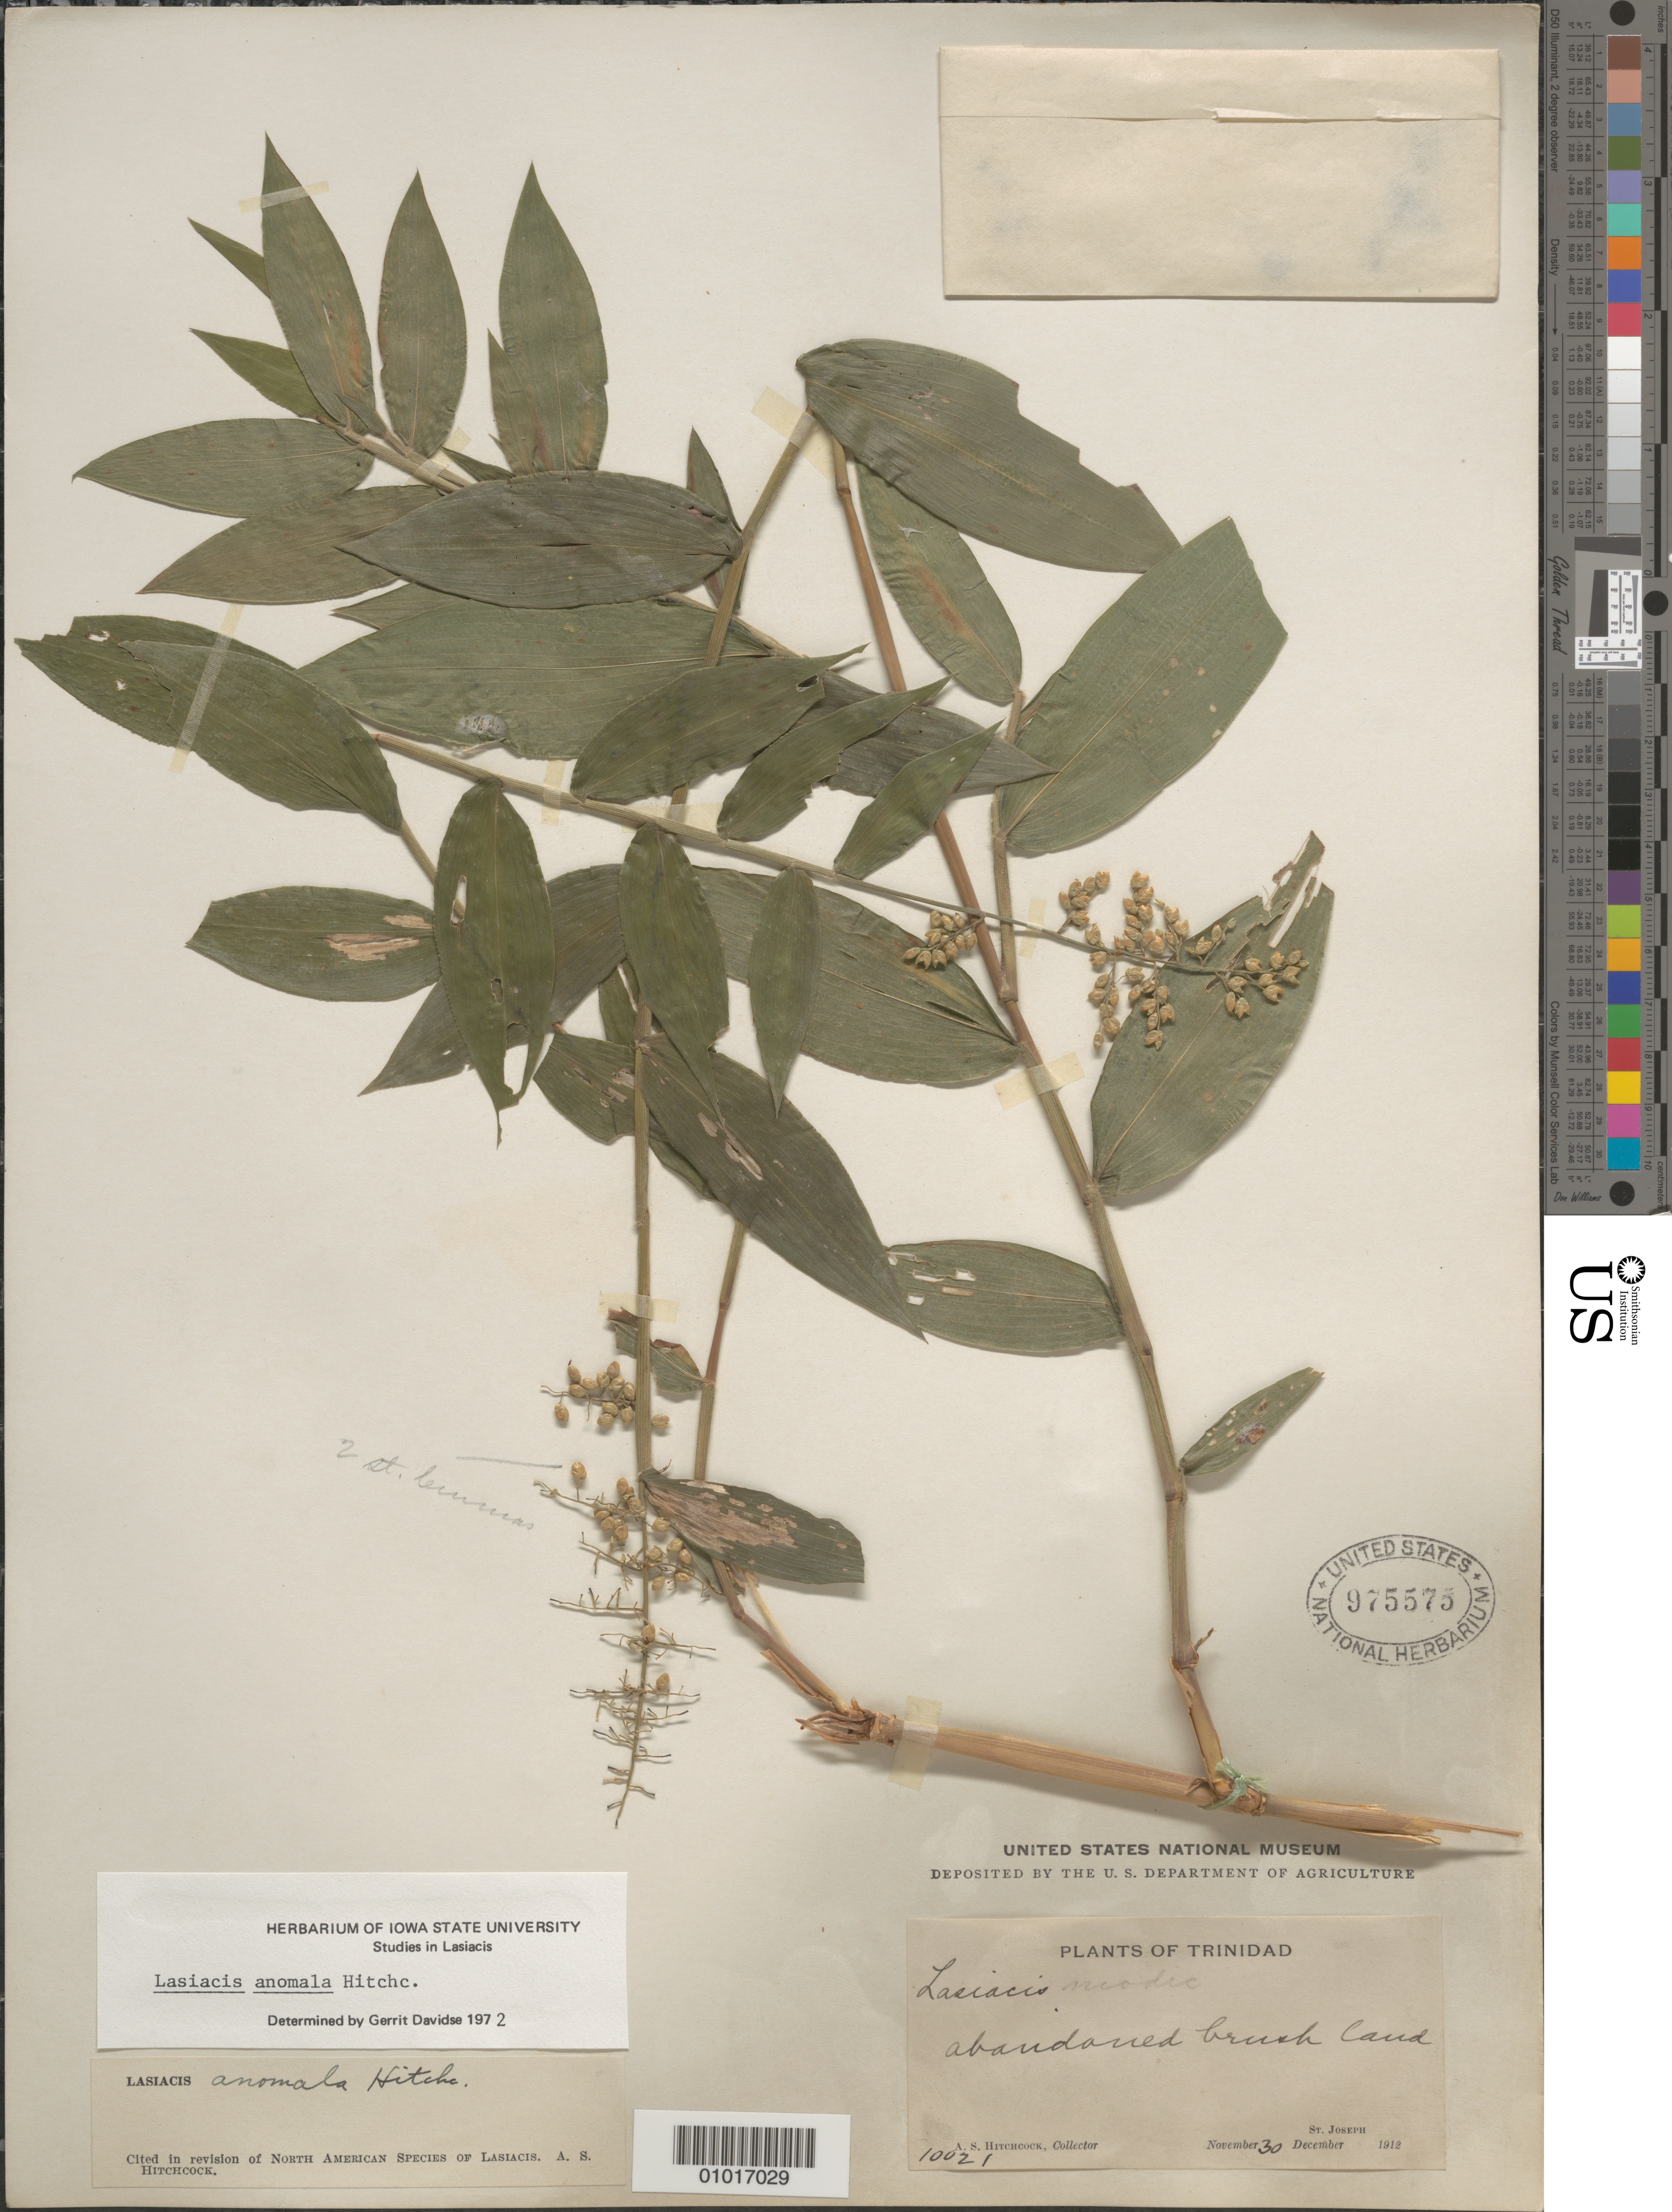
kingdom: Plantae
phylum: Tracheophyta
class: Liliopsida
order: Poales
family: Poaceae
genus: Lasiacis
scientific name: Lasiacis anomala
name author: Hitchc.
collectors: A. S. Hitchcock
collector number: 10021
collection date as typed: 30 Nov 1912 or 30 Dec 1912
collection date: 1912-11-30 or 1912-12-30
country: Trinidad and Tobago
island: Trinidad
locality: St. Joseph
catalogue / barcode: US 975575